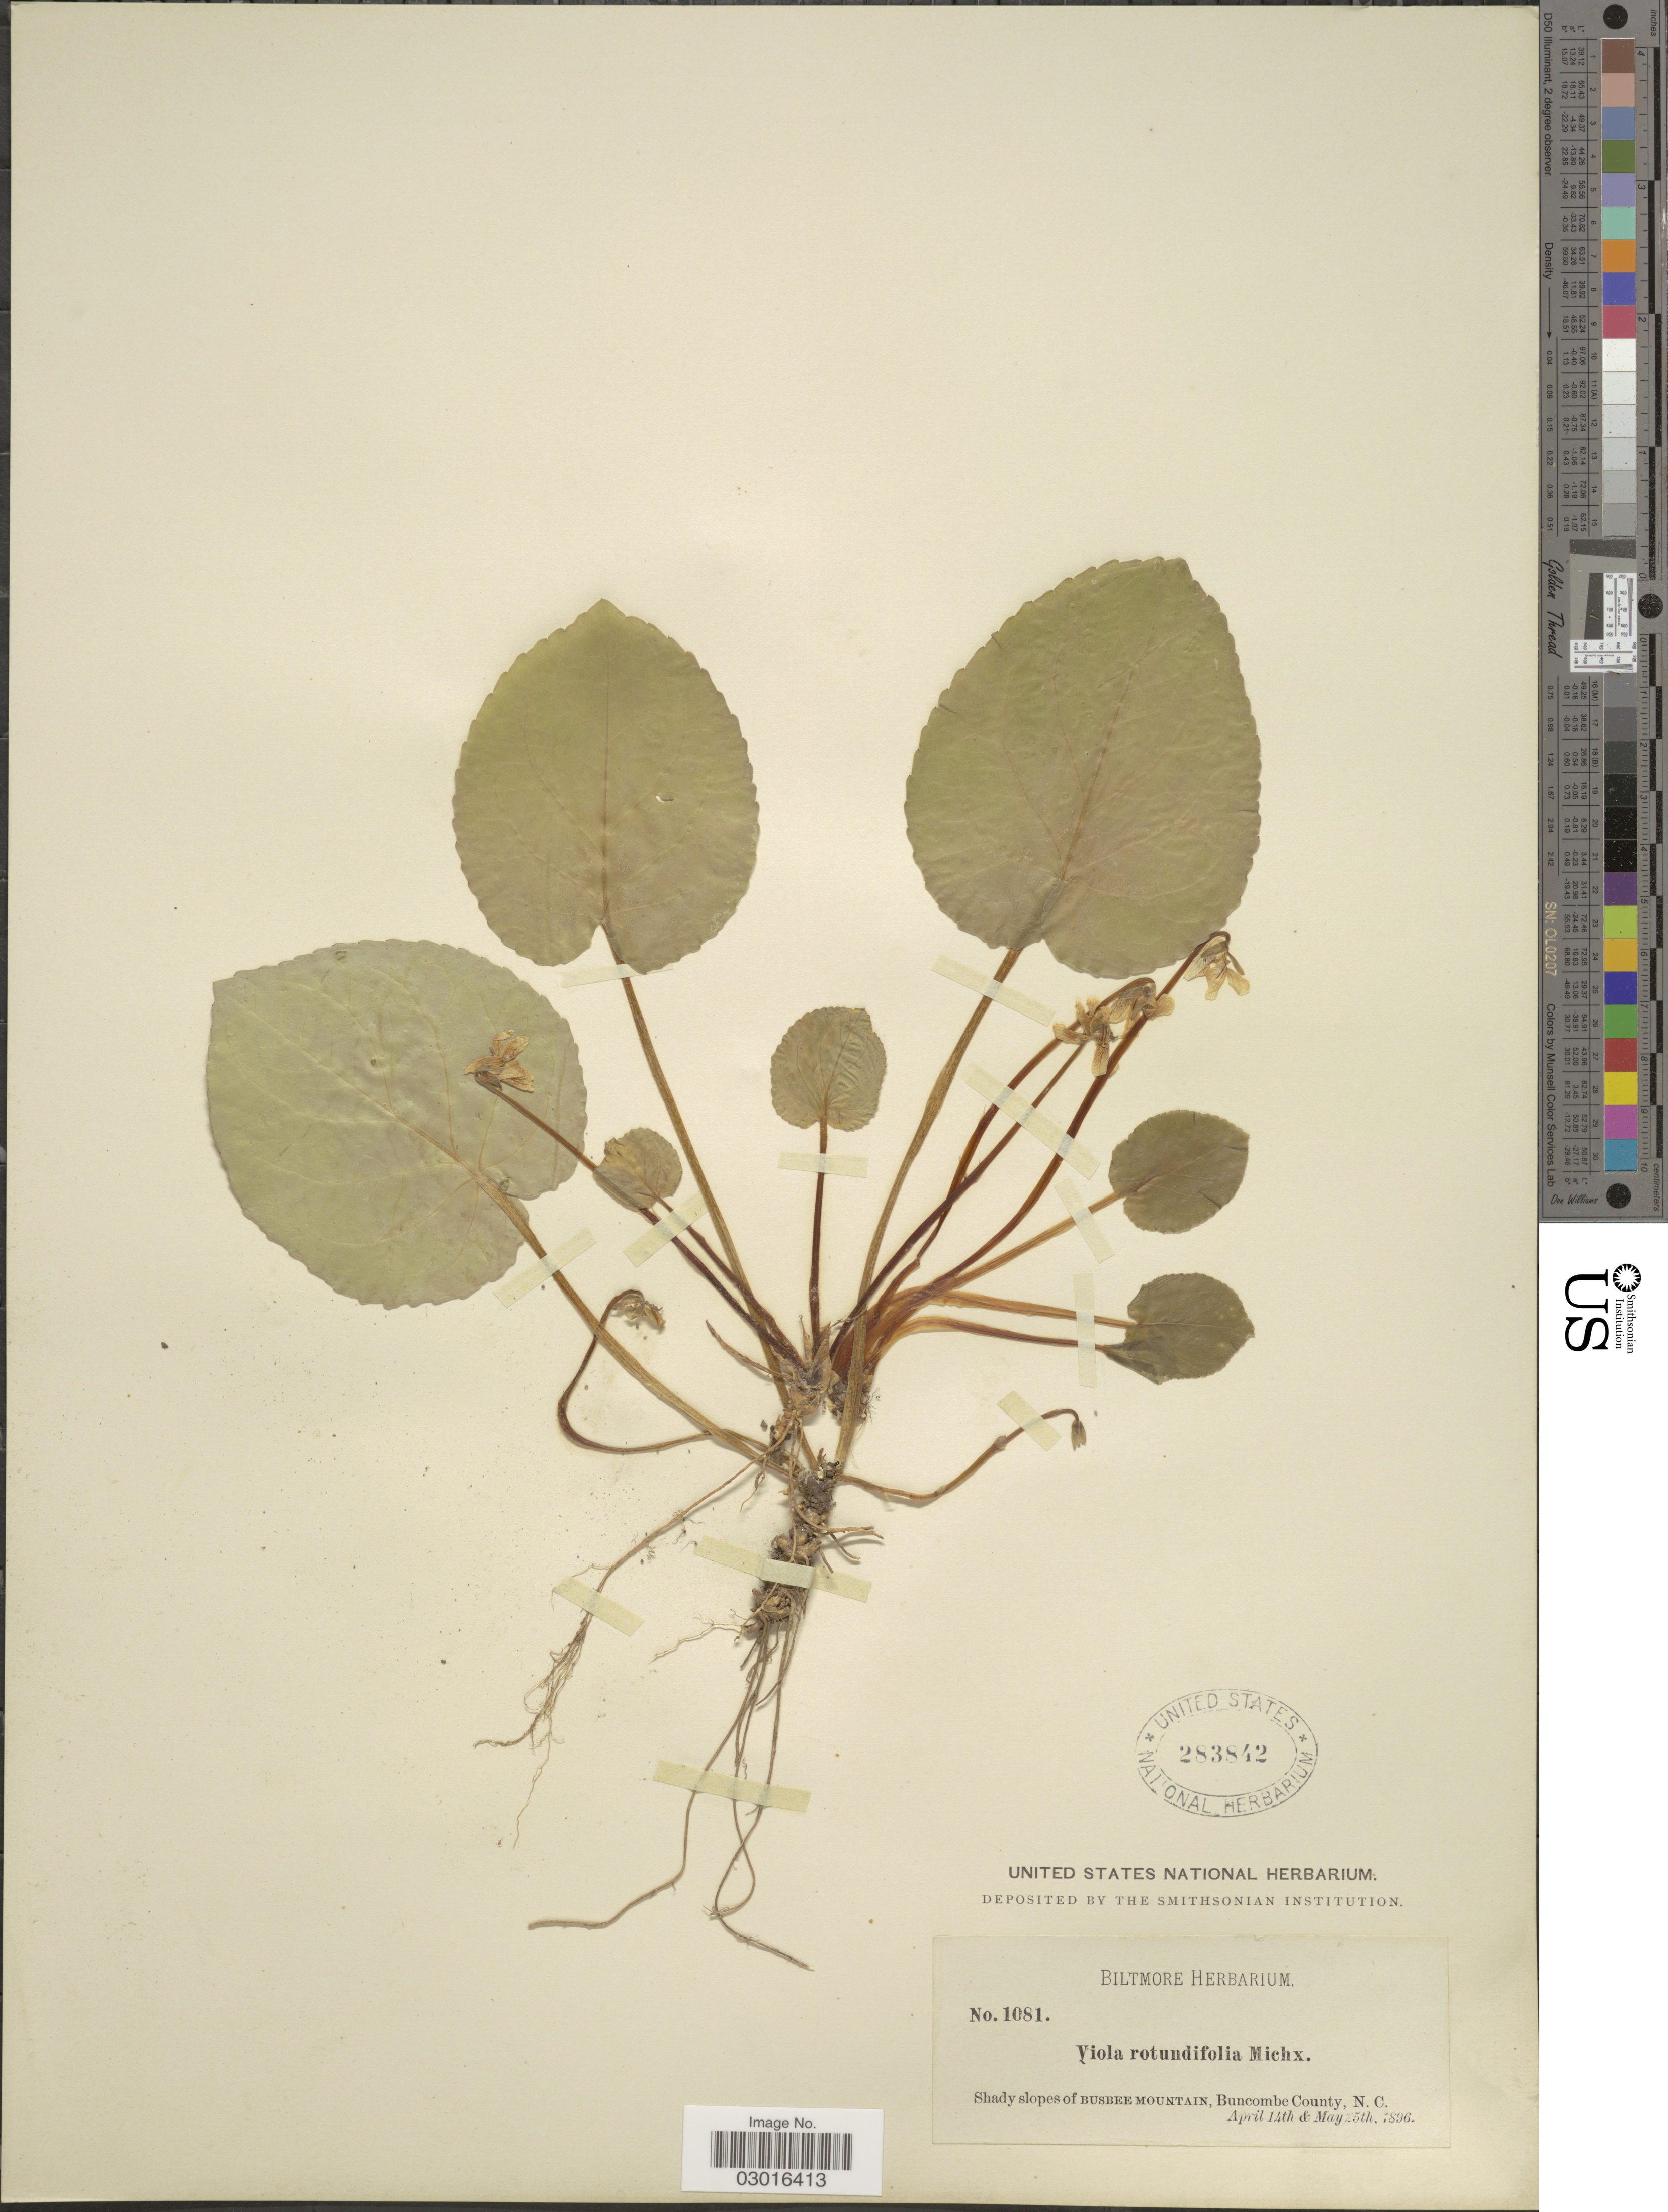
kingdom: Plantae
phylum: Tracheophyta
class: Magnoliopsida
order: Malpighiales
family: Violaceae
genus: Viola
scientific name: Viola rotundifolia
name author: Michx.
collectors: ex herb. Biltmore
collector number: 1081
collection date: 1896-04-14/1896-05-25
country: United States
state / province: North Carolina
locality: Shady slopes of Busbee mountain, Buncombe County, N. C.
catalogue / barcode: US 283842